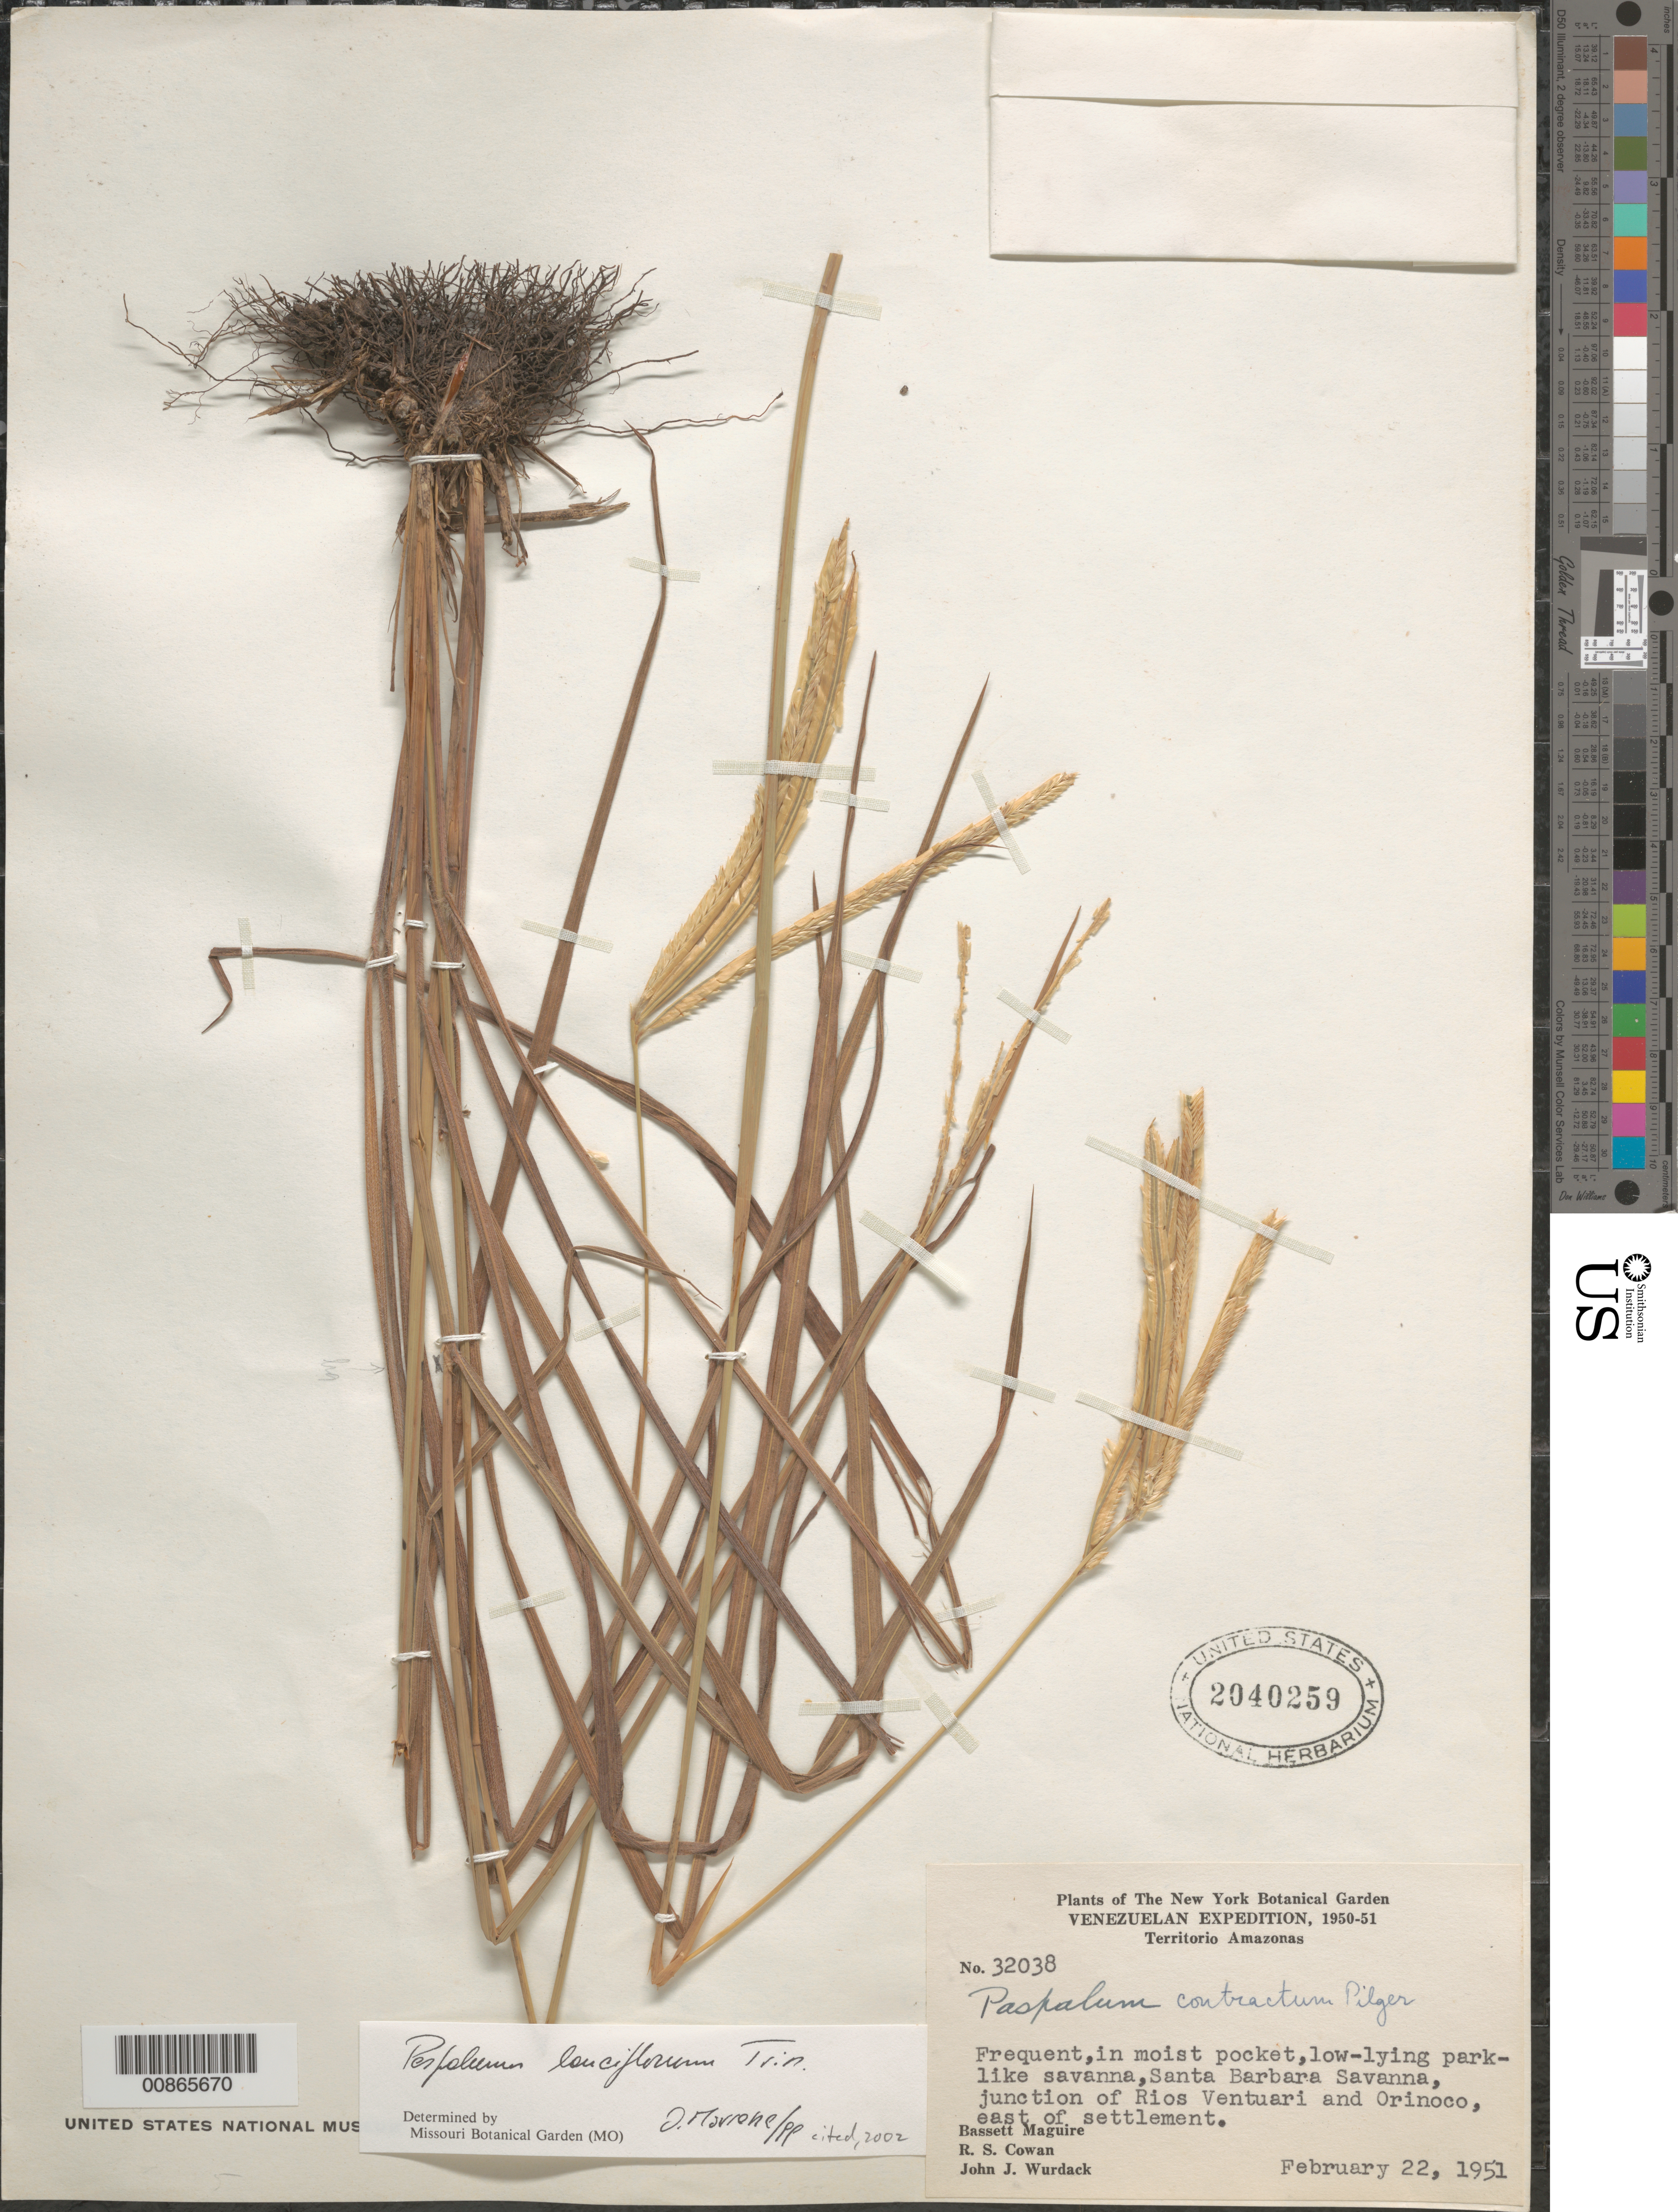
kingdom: Plantae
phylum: Tracheophyta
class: Liliopsida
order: Poales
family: Poaceae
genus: Paspalum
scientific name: Paspalum lanciflorum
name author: Trin.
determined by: Morrone, O. N., (SI), Instituto de Botánica Darwinion (Argentina)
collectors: B. Maguire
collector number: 32038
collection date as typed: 22-Feb-51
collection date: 1951-02-22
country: Venezuela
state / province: Amazonas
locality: Santa Barbara Savanna, E of settlement, junction of Ríos Ventuari & Orinoco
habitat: Moist pocket, low-lying park-like savanna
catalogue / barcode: US 2040259